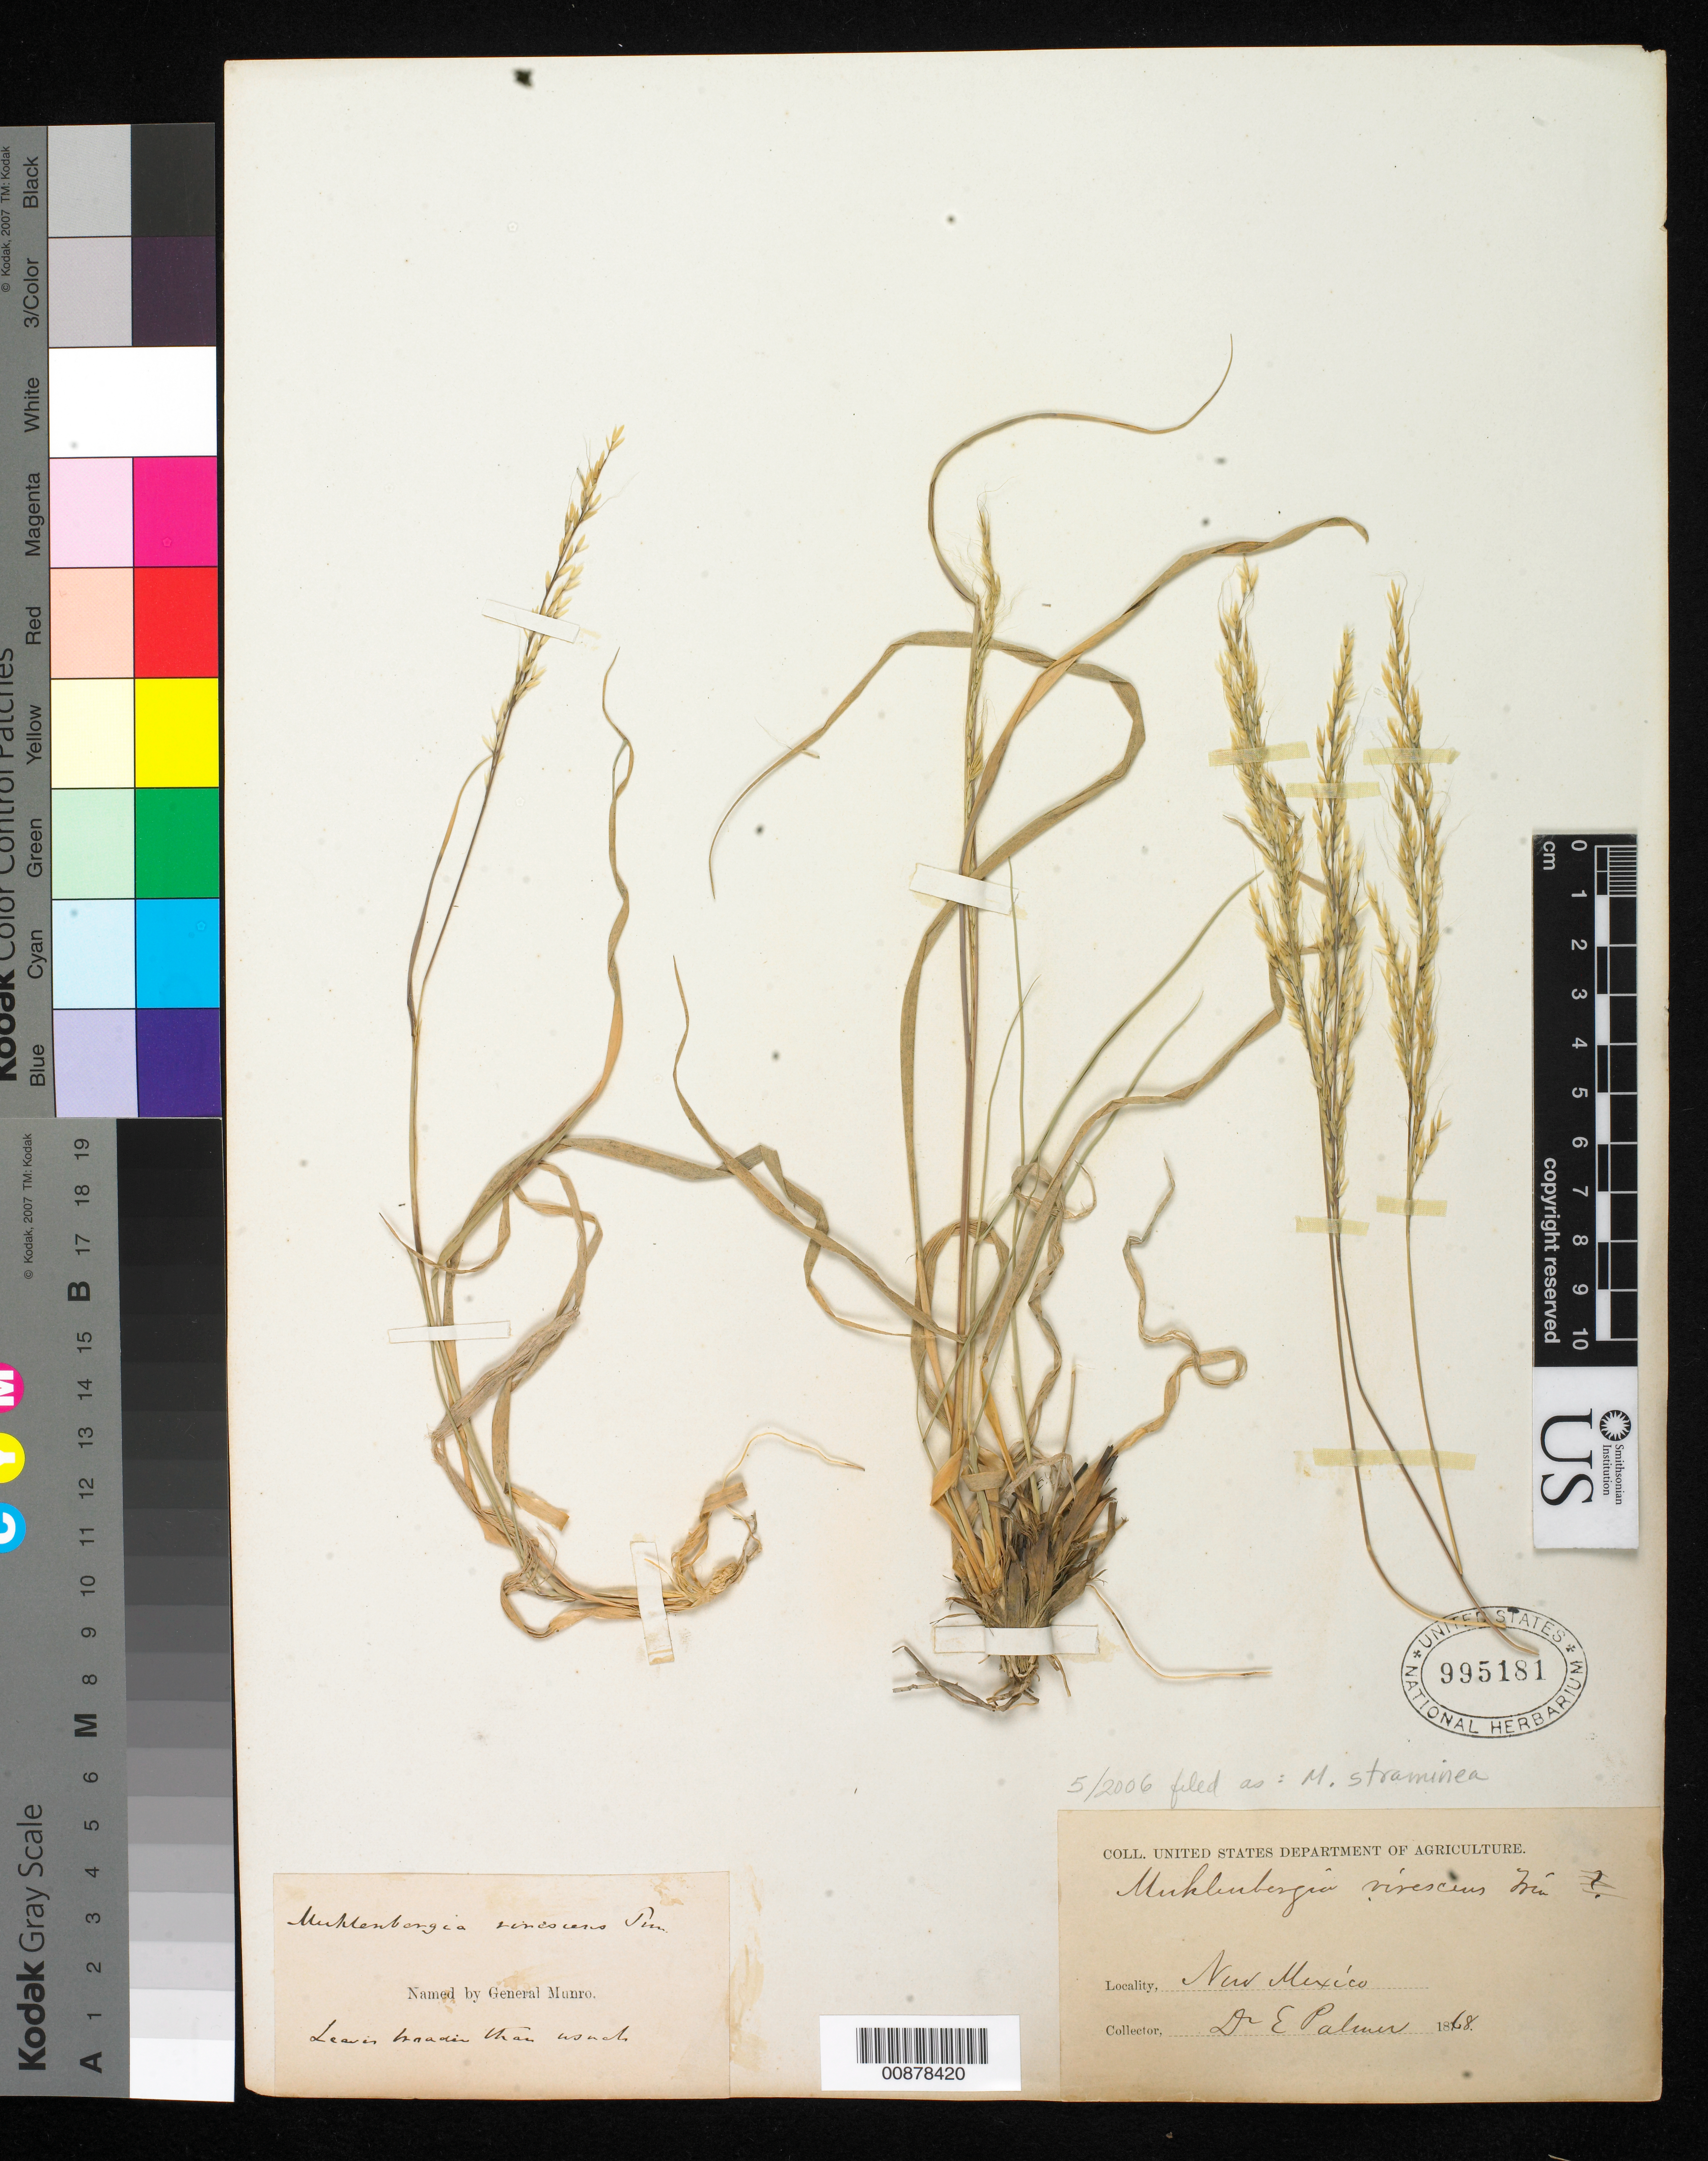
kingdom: Plantae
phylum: Tracheophyta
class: Liliopsida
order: Poales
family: Poaceae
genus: Muhlenbergia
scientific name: Muhlenbergia straminea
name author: Hitchc.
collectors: E. Palmer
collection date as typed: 1868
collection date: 1868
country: United States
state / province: New Mexico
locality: New Mexico.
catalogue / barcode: US 995181